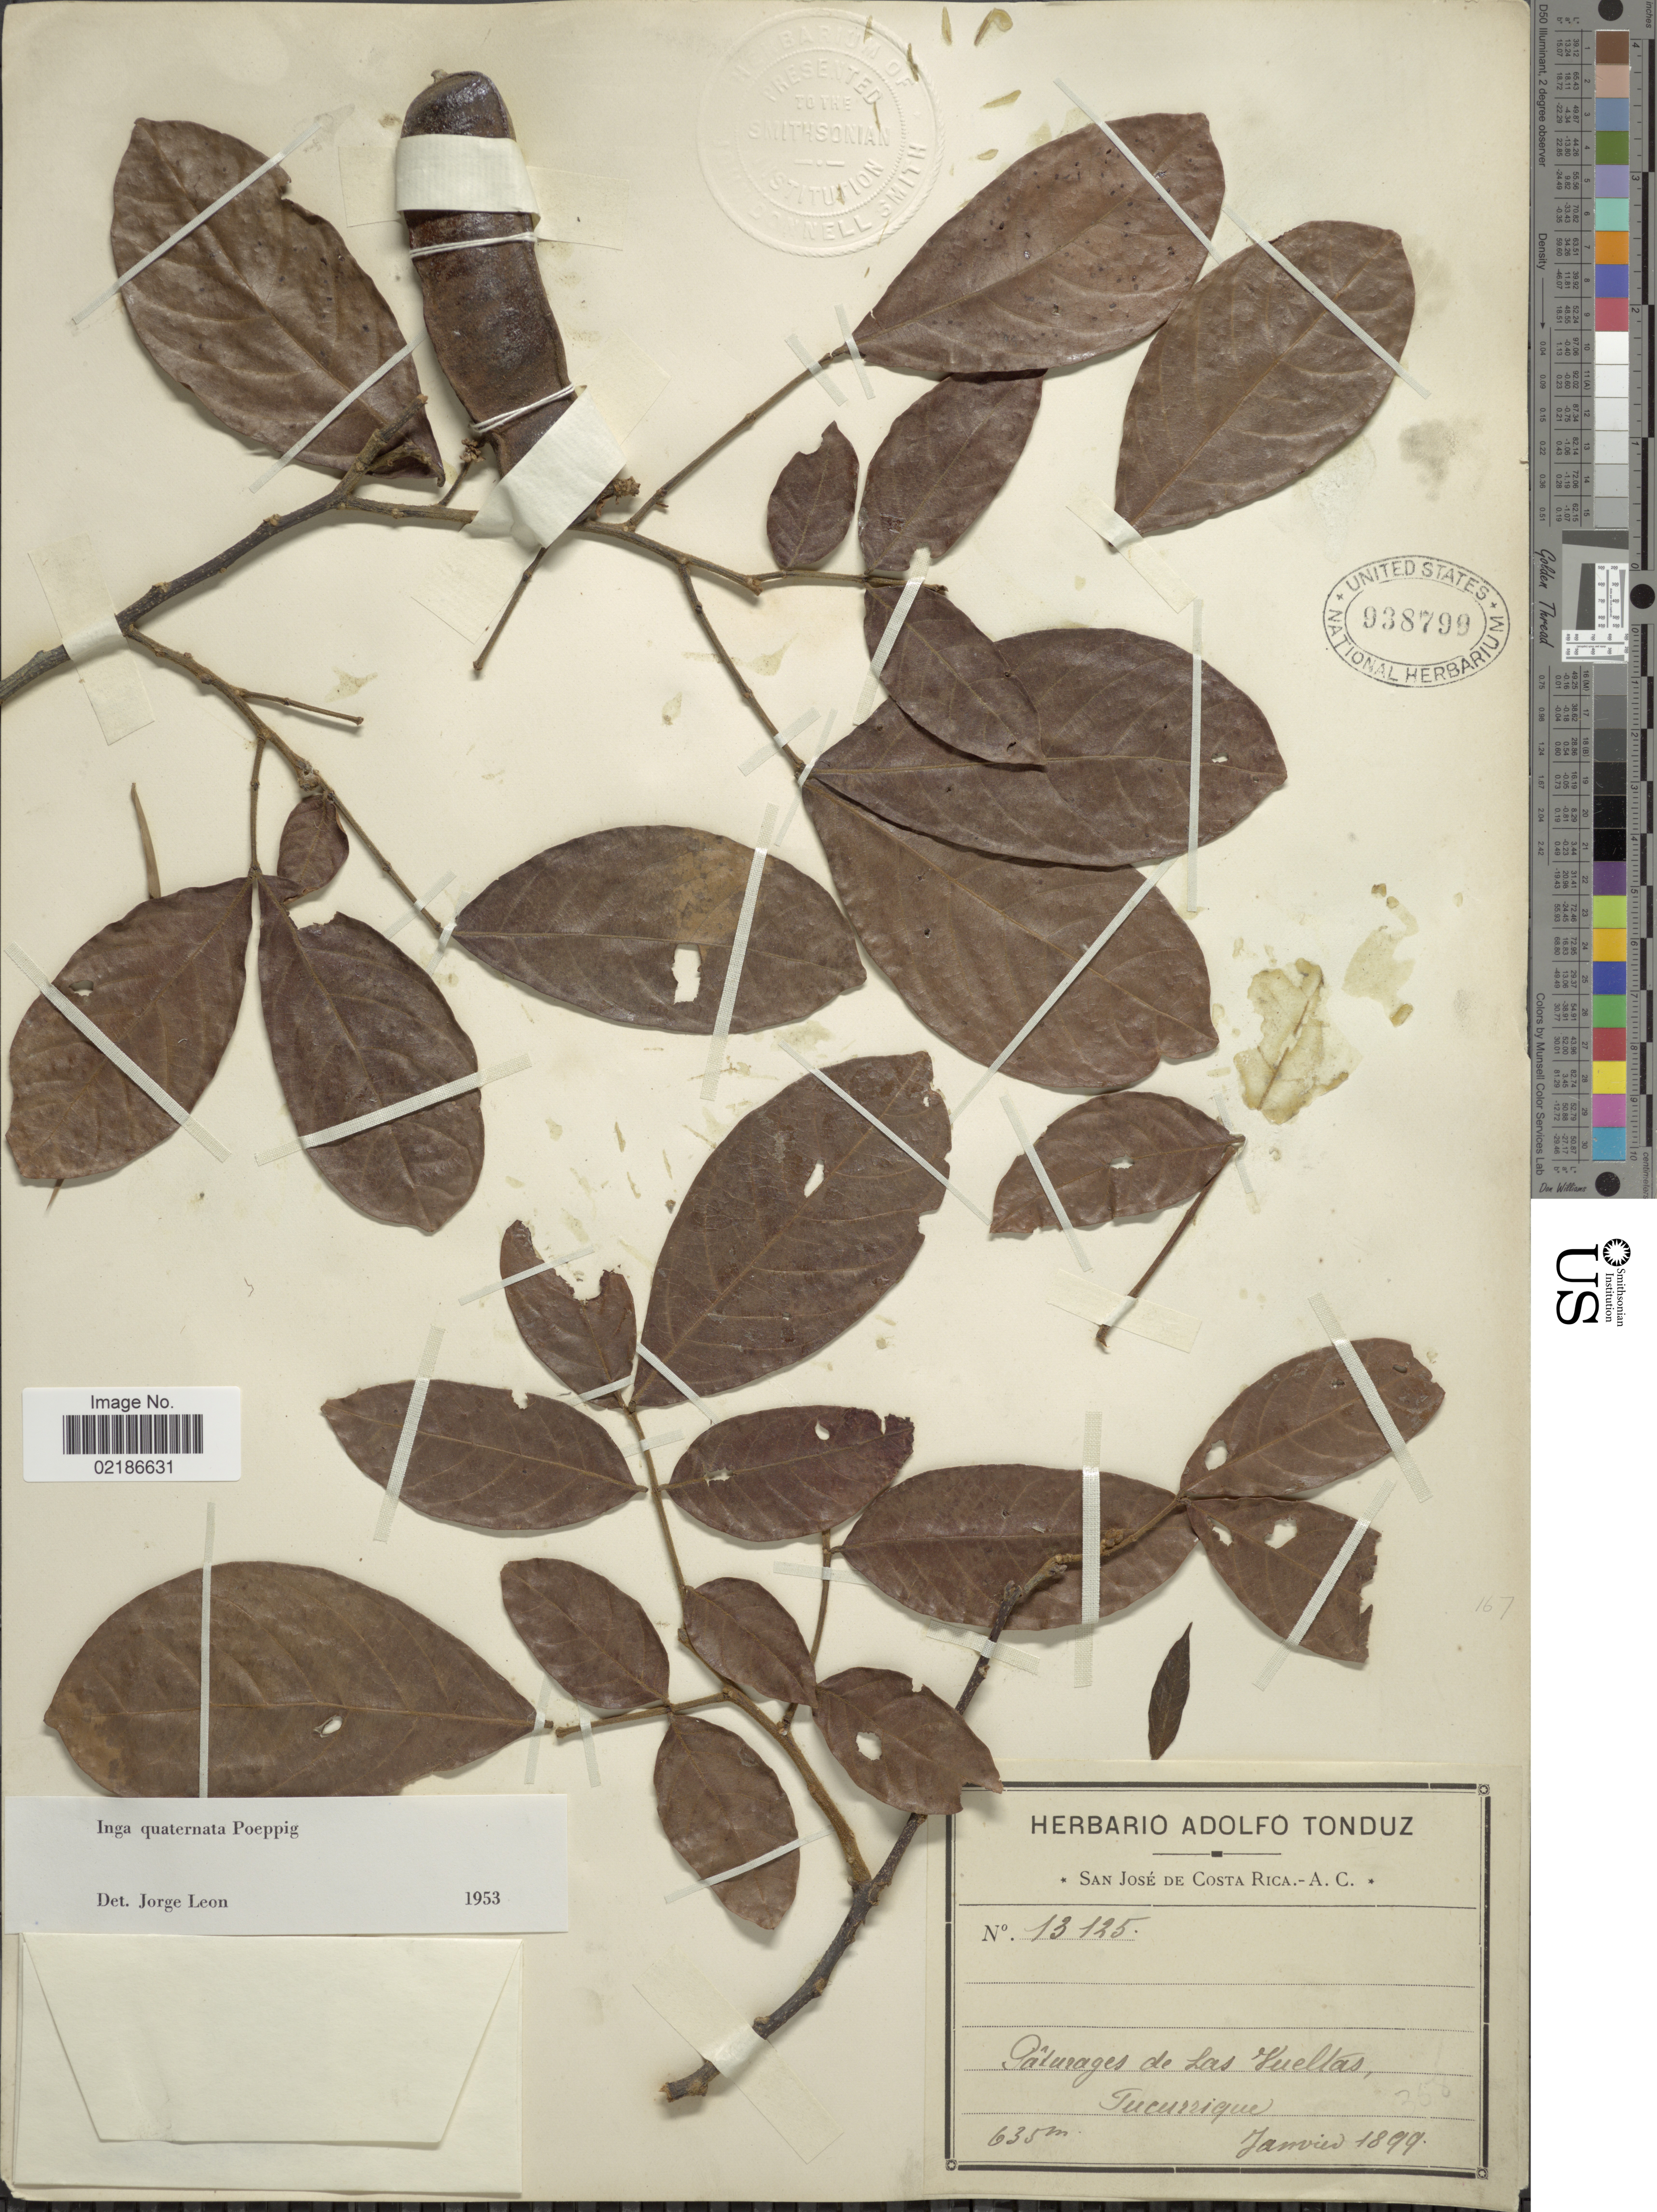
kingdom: Plantae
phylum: Tracheophyta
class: Magnoliopsida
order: Fabales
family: Fabaceae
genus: Inga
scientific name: Inga quaternata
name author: Poepp. & Endl.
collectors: ex Herb. Adolfo Tonduz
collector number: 13125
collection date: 1899-01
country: Costa Rica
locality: Paturages de Las Vueltas, Tucurrique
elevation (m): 635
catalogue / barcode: US 938799